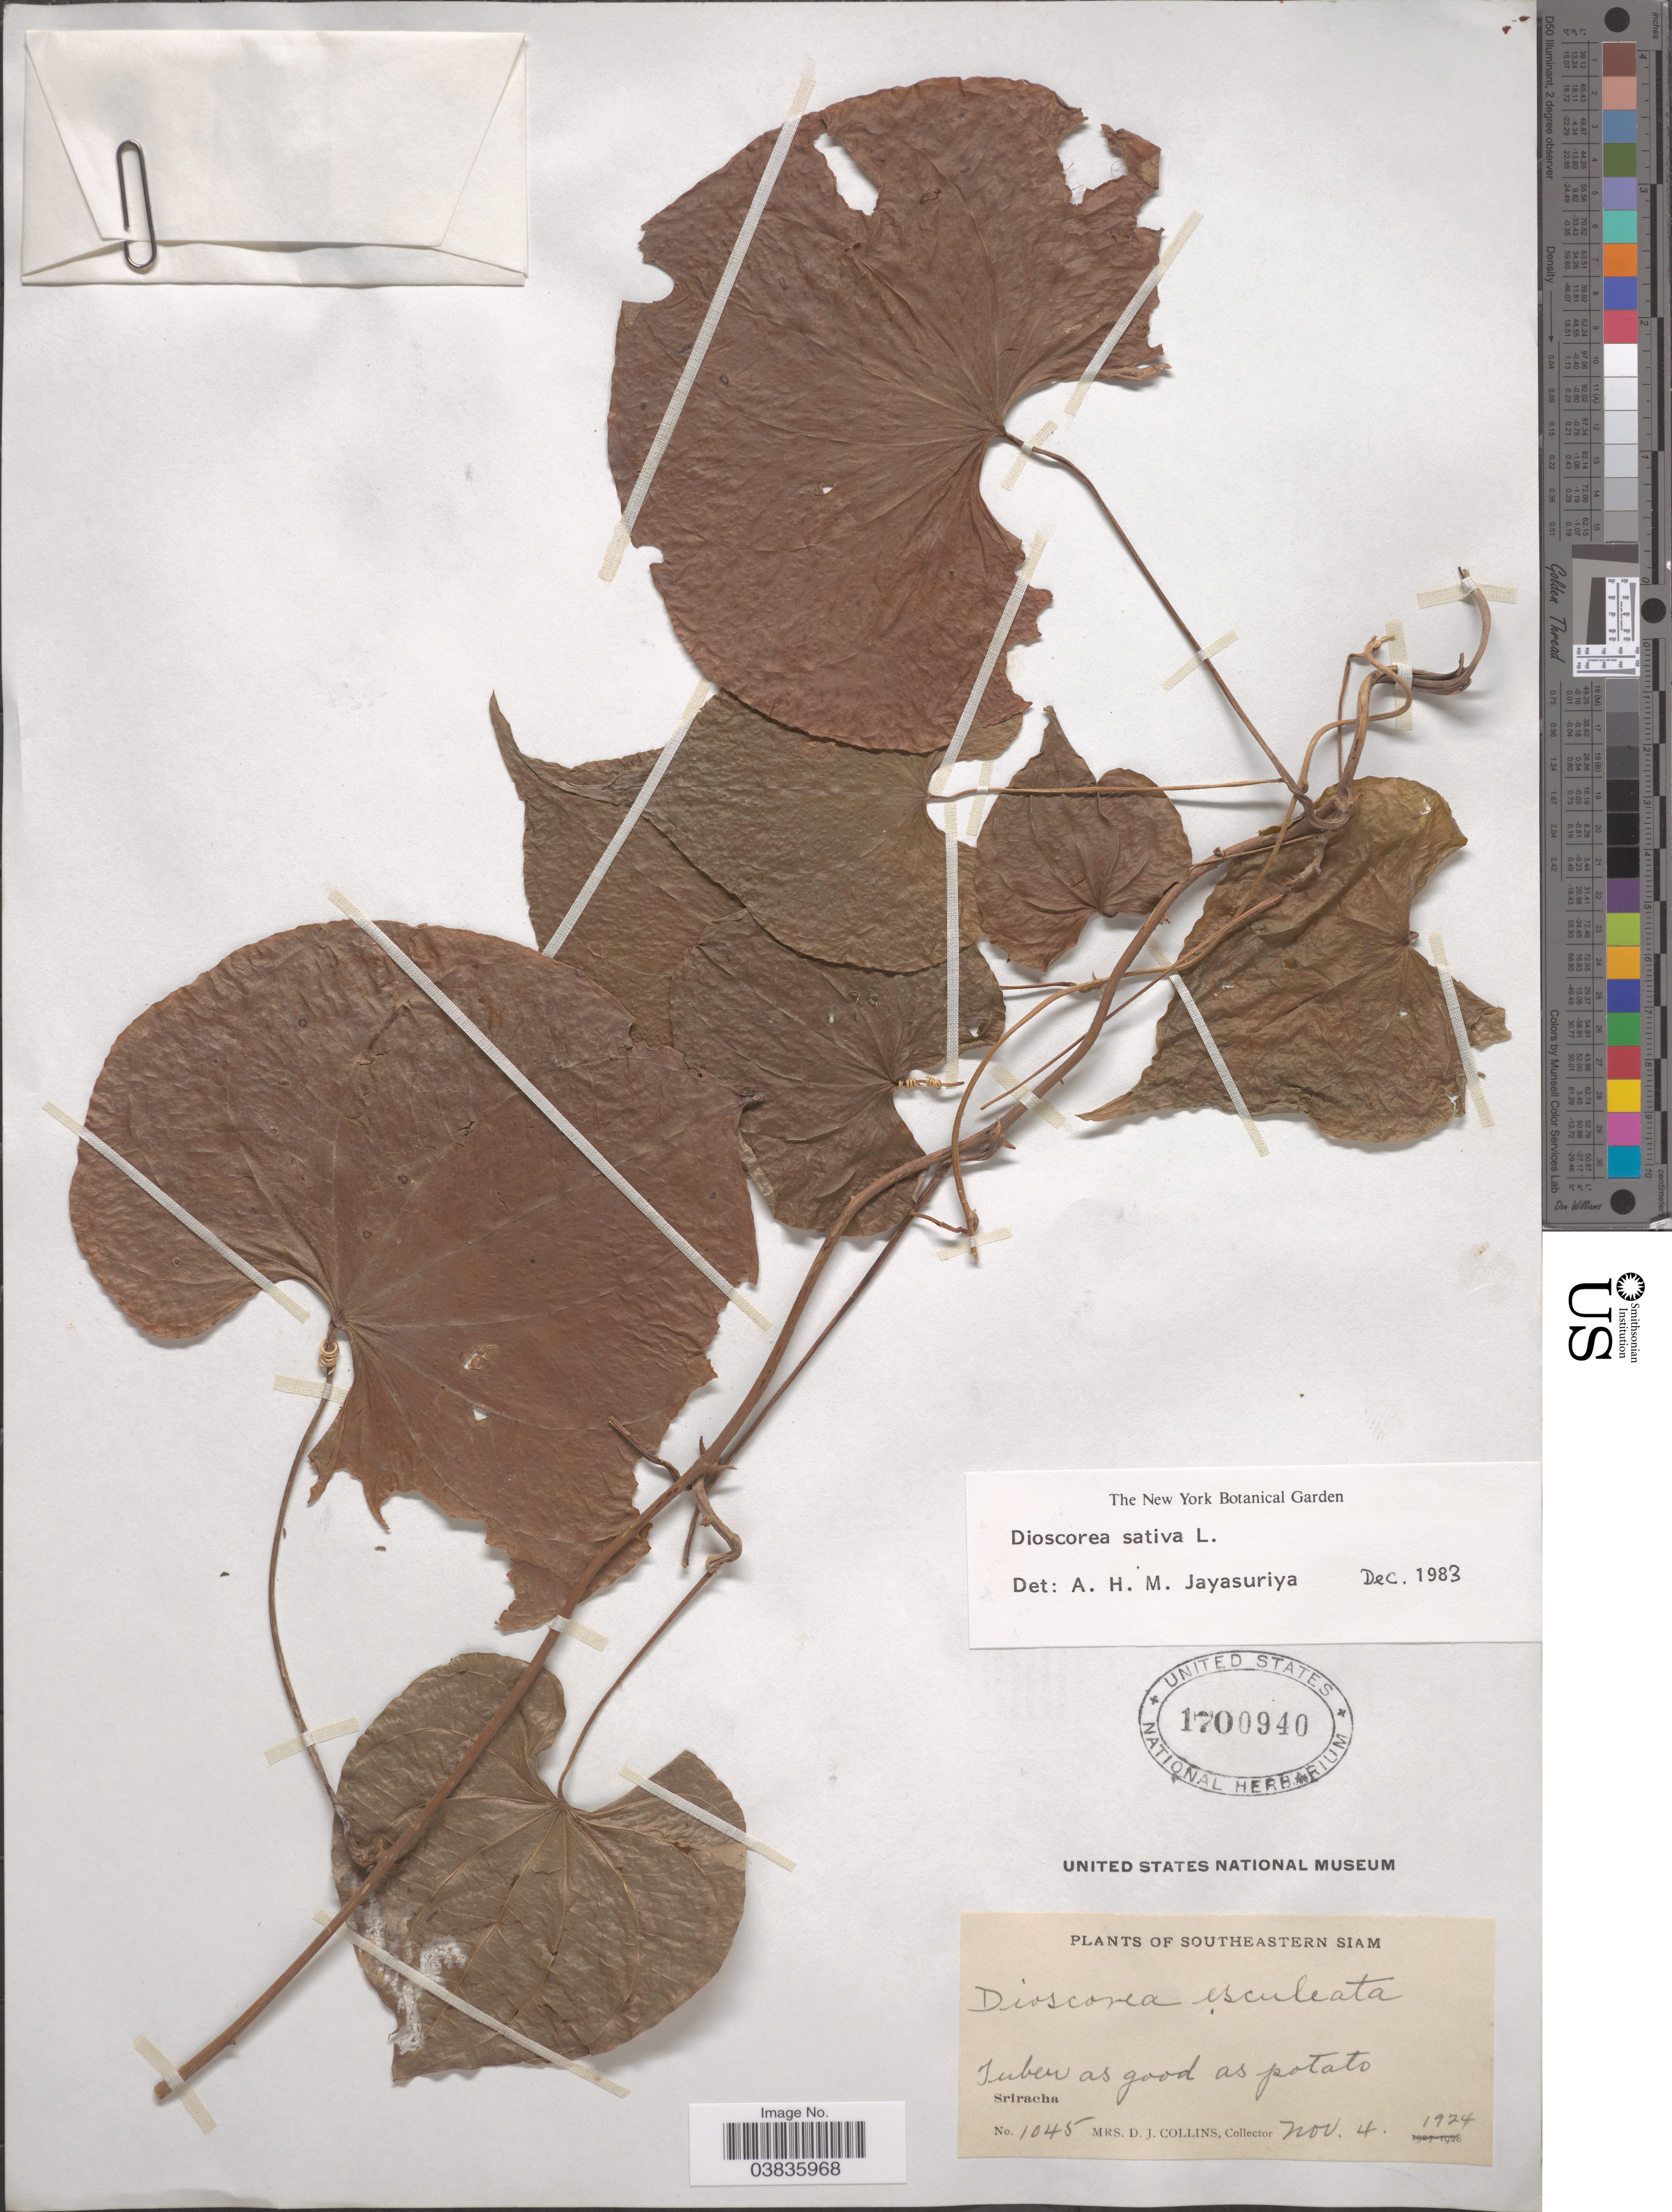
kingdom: Plantae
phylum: Tracheophyta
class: Liliopsida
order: Dioscoreales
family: Dioscoreaceae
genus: Dioscorea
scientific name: Dioscorea sativa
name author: L.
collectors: Mrs. D. J. Collins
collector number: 1045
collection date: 1924-11-04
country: Thailand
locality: Southeastern Siam. Sriracha.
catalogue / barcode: US 1700940